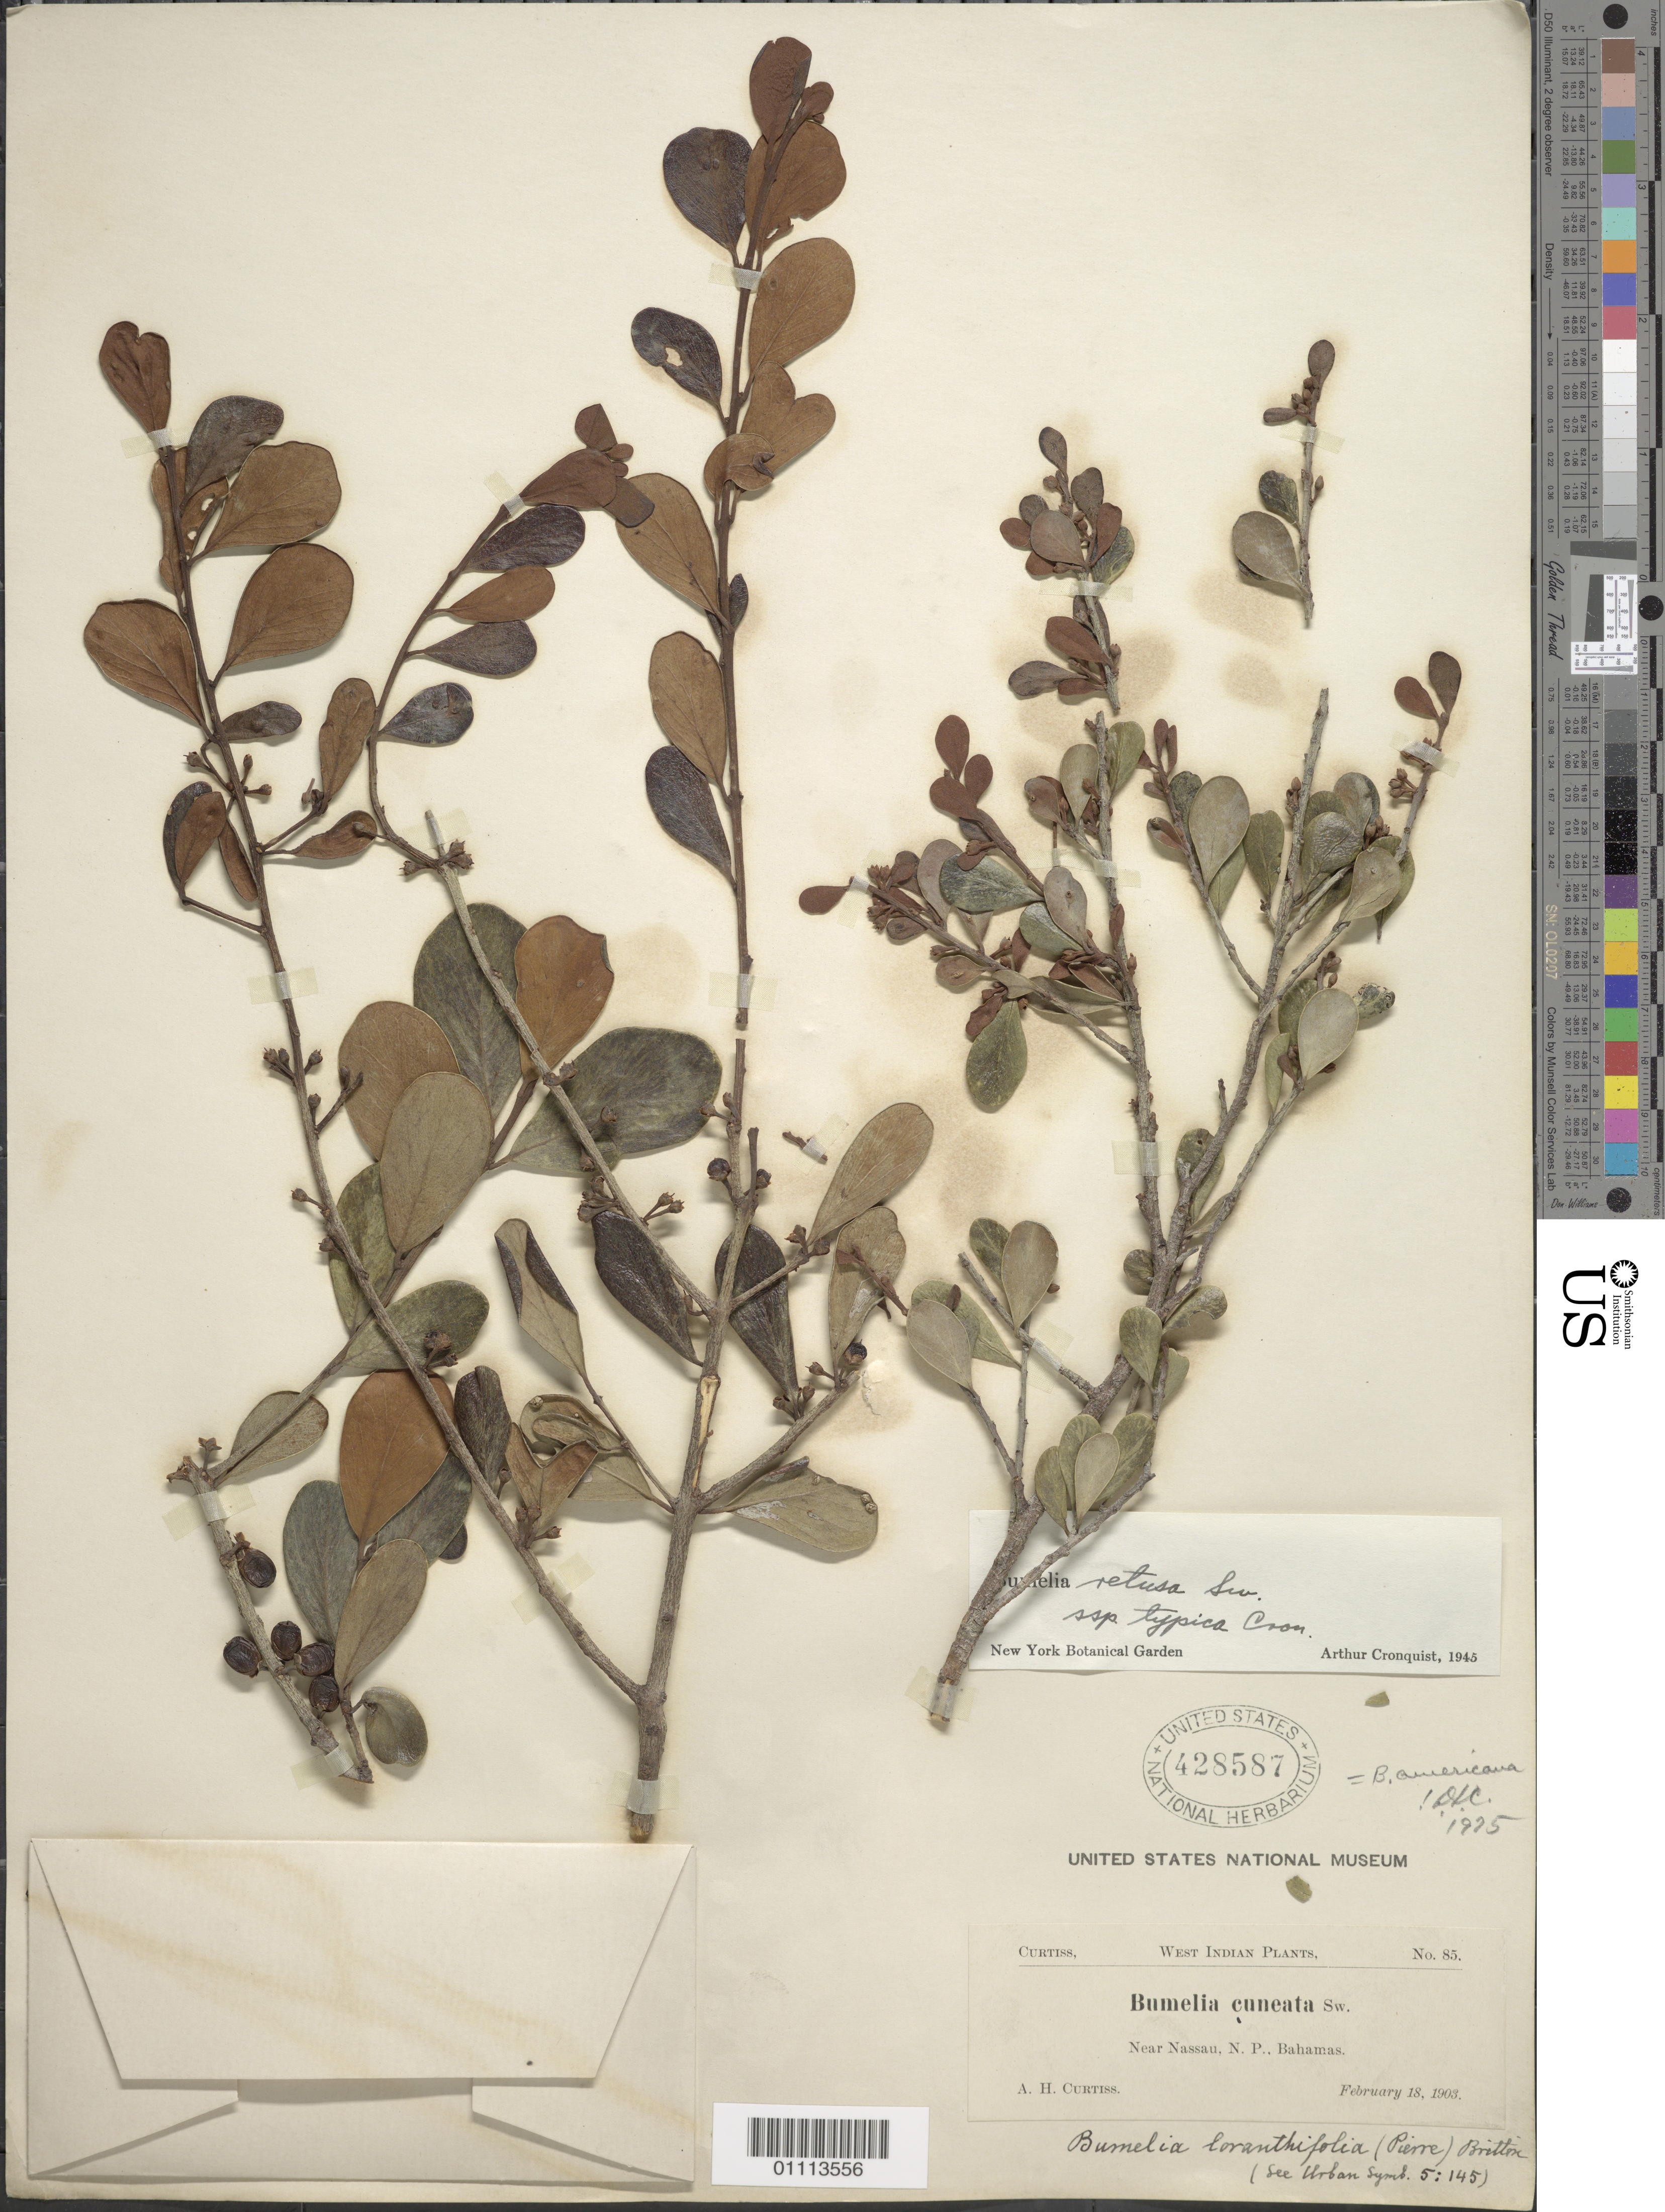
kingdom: Plantae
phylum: Tracheophyta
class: Magnoliopsida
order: Ericales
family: Sapotaceae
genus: Sideroxylon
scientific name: Sideroxylon americanum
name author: (Mill.) T.D. Penn.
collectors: A. H. Curtiss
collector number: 85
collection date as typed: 18 Feb 1903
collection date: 1903-02-18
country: Bahamas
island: New Providence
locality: Near Nassau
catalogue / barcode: US 428587